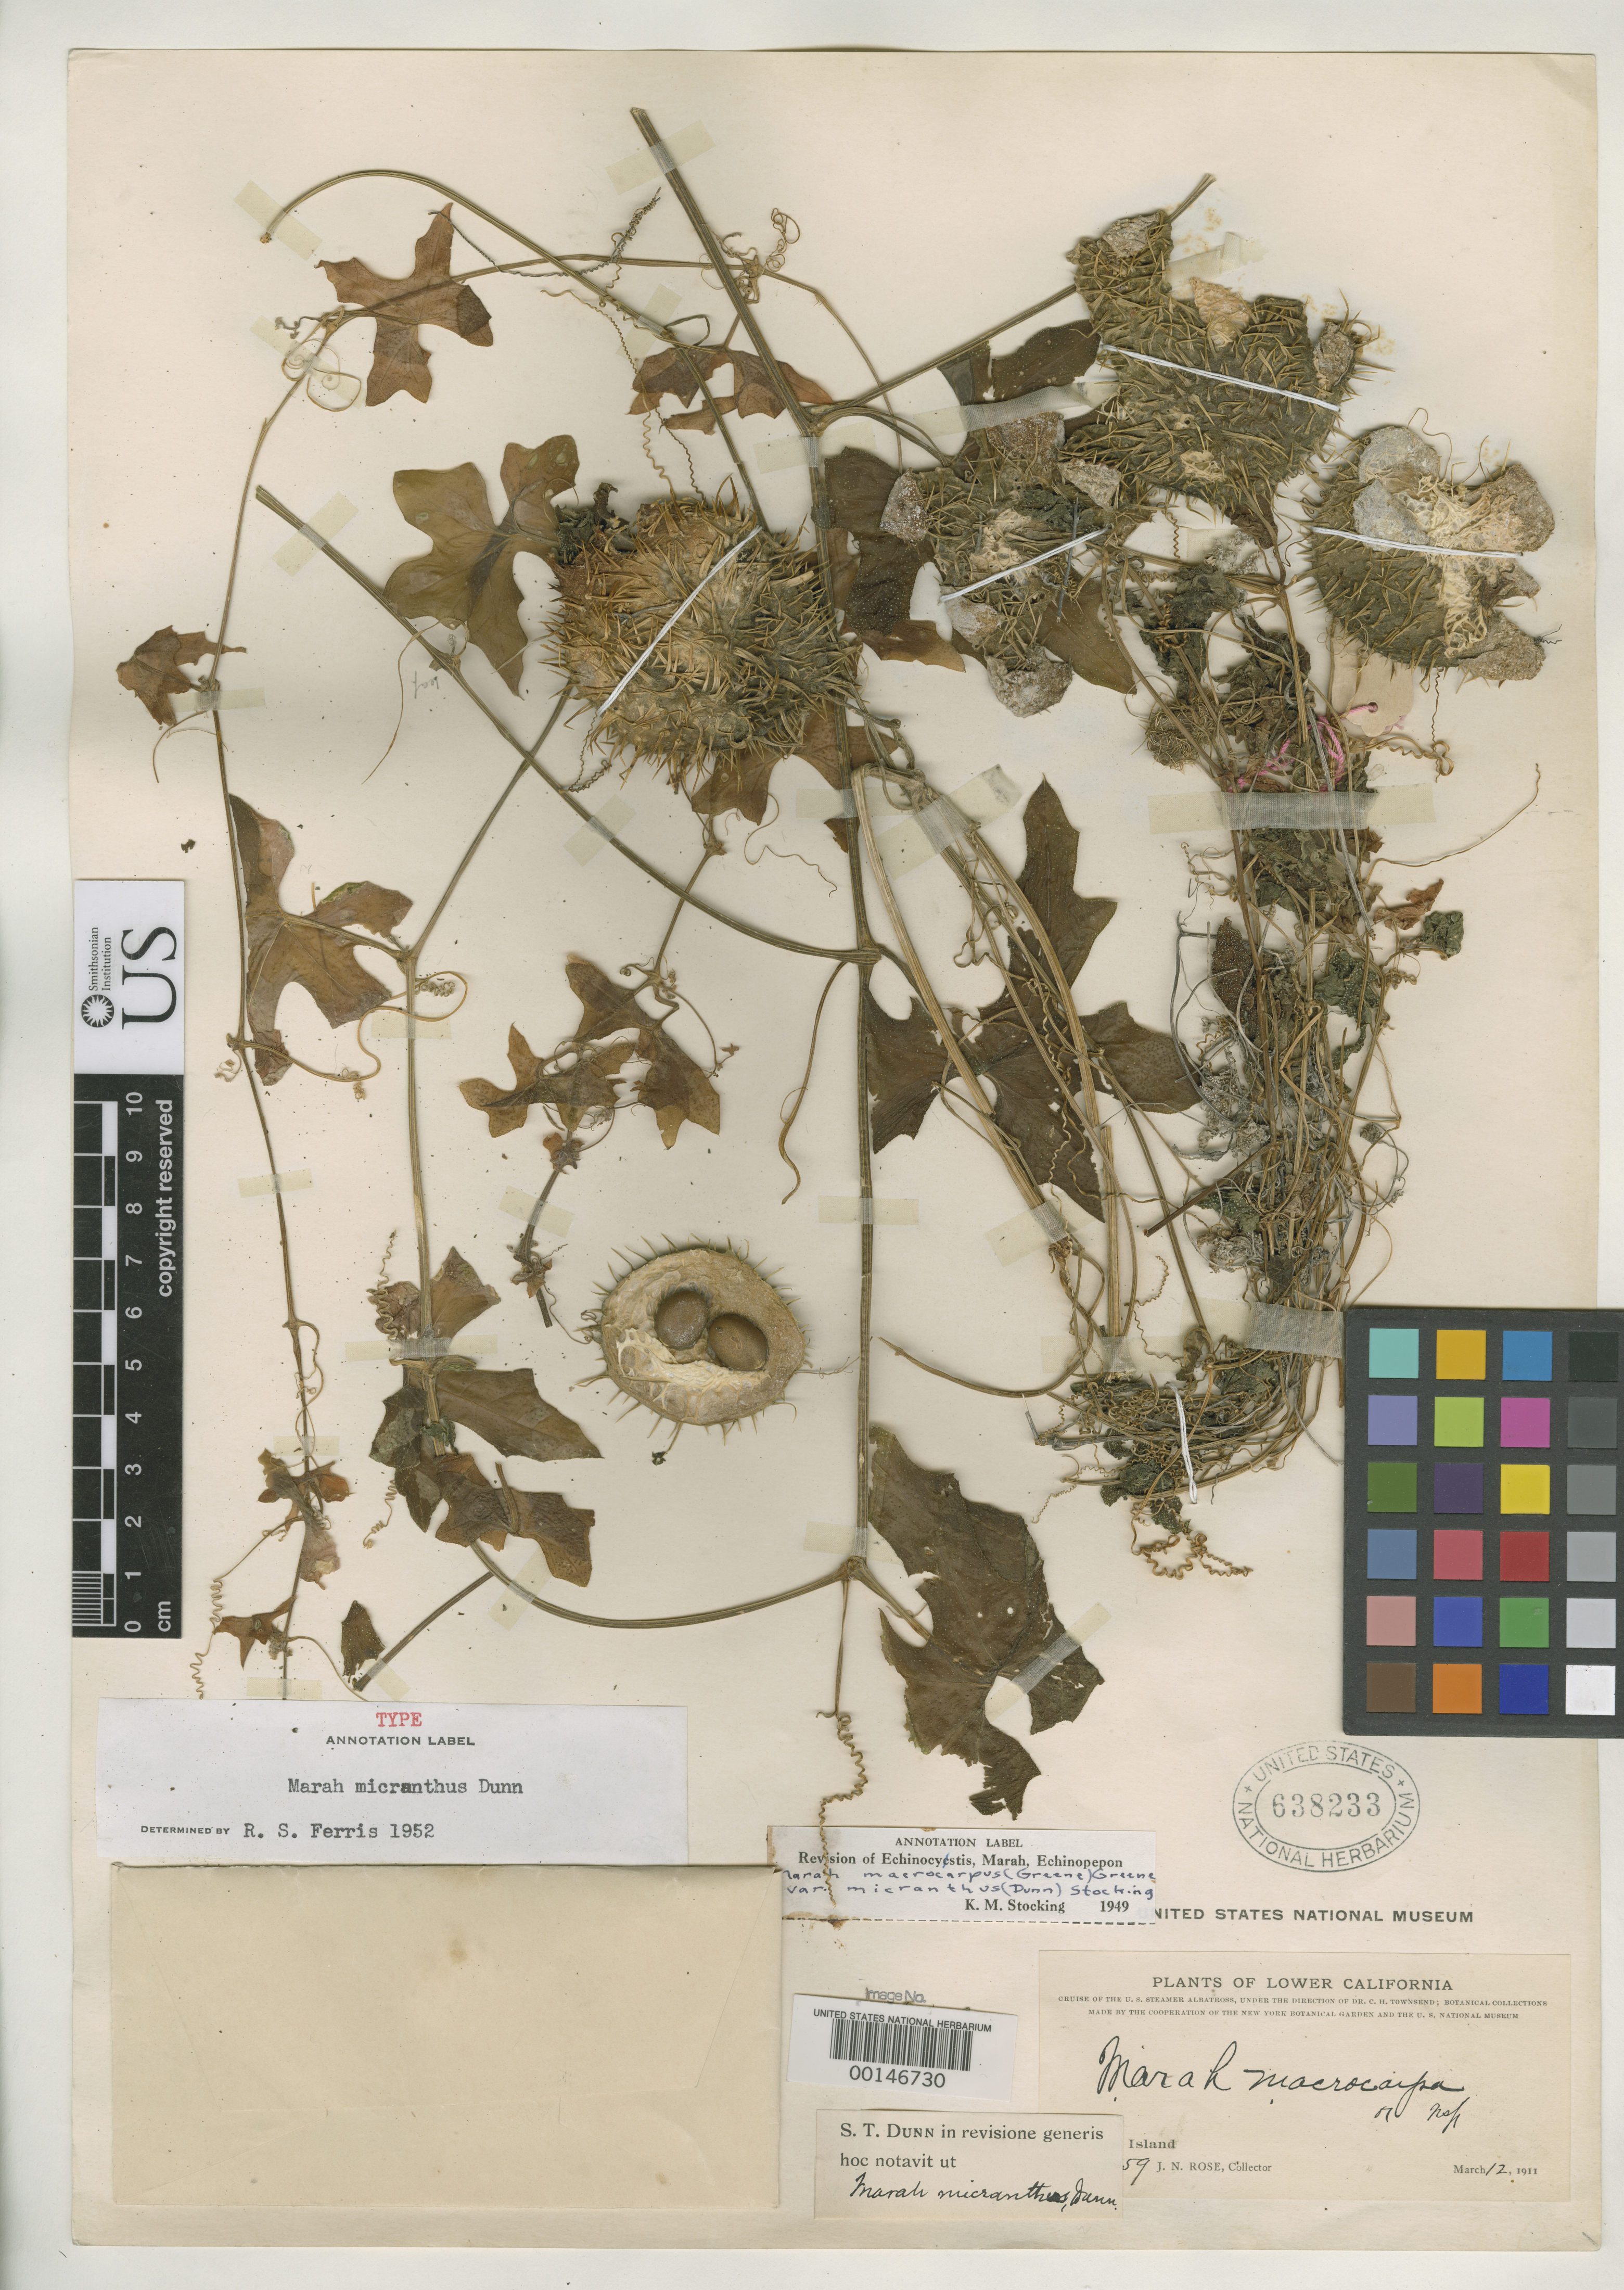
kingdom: Plantae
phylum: Tracheophyta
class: Magnoliopsida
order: Cucurbitales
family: Cucurbitaceae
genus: Marah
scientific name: Marah micrantha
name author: Dunn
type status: Type Collection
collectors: J. N. Rose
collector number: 16159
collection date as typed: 12 Mar 1911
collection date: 1911-03-12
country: Mexico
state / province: Baja California Norte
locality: Cedros I.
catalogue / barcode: US 638233